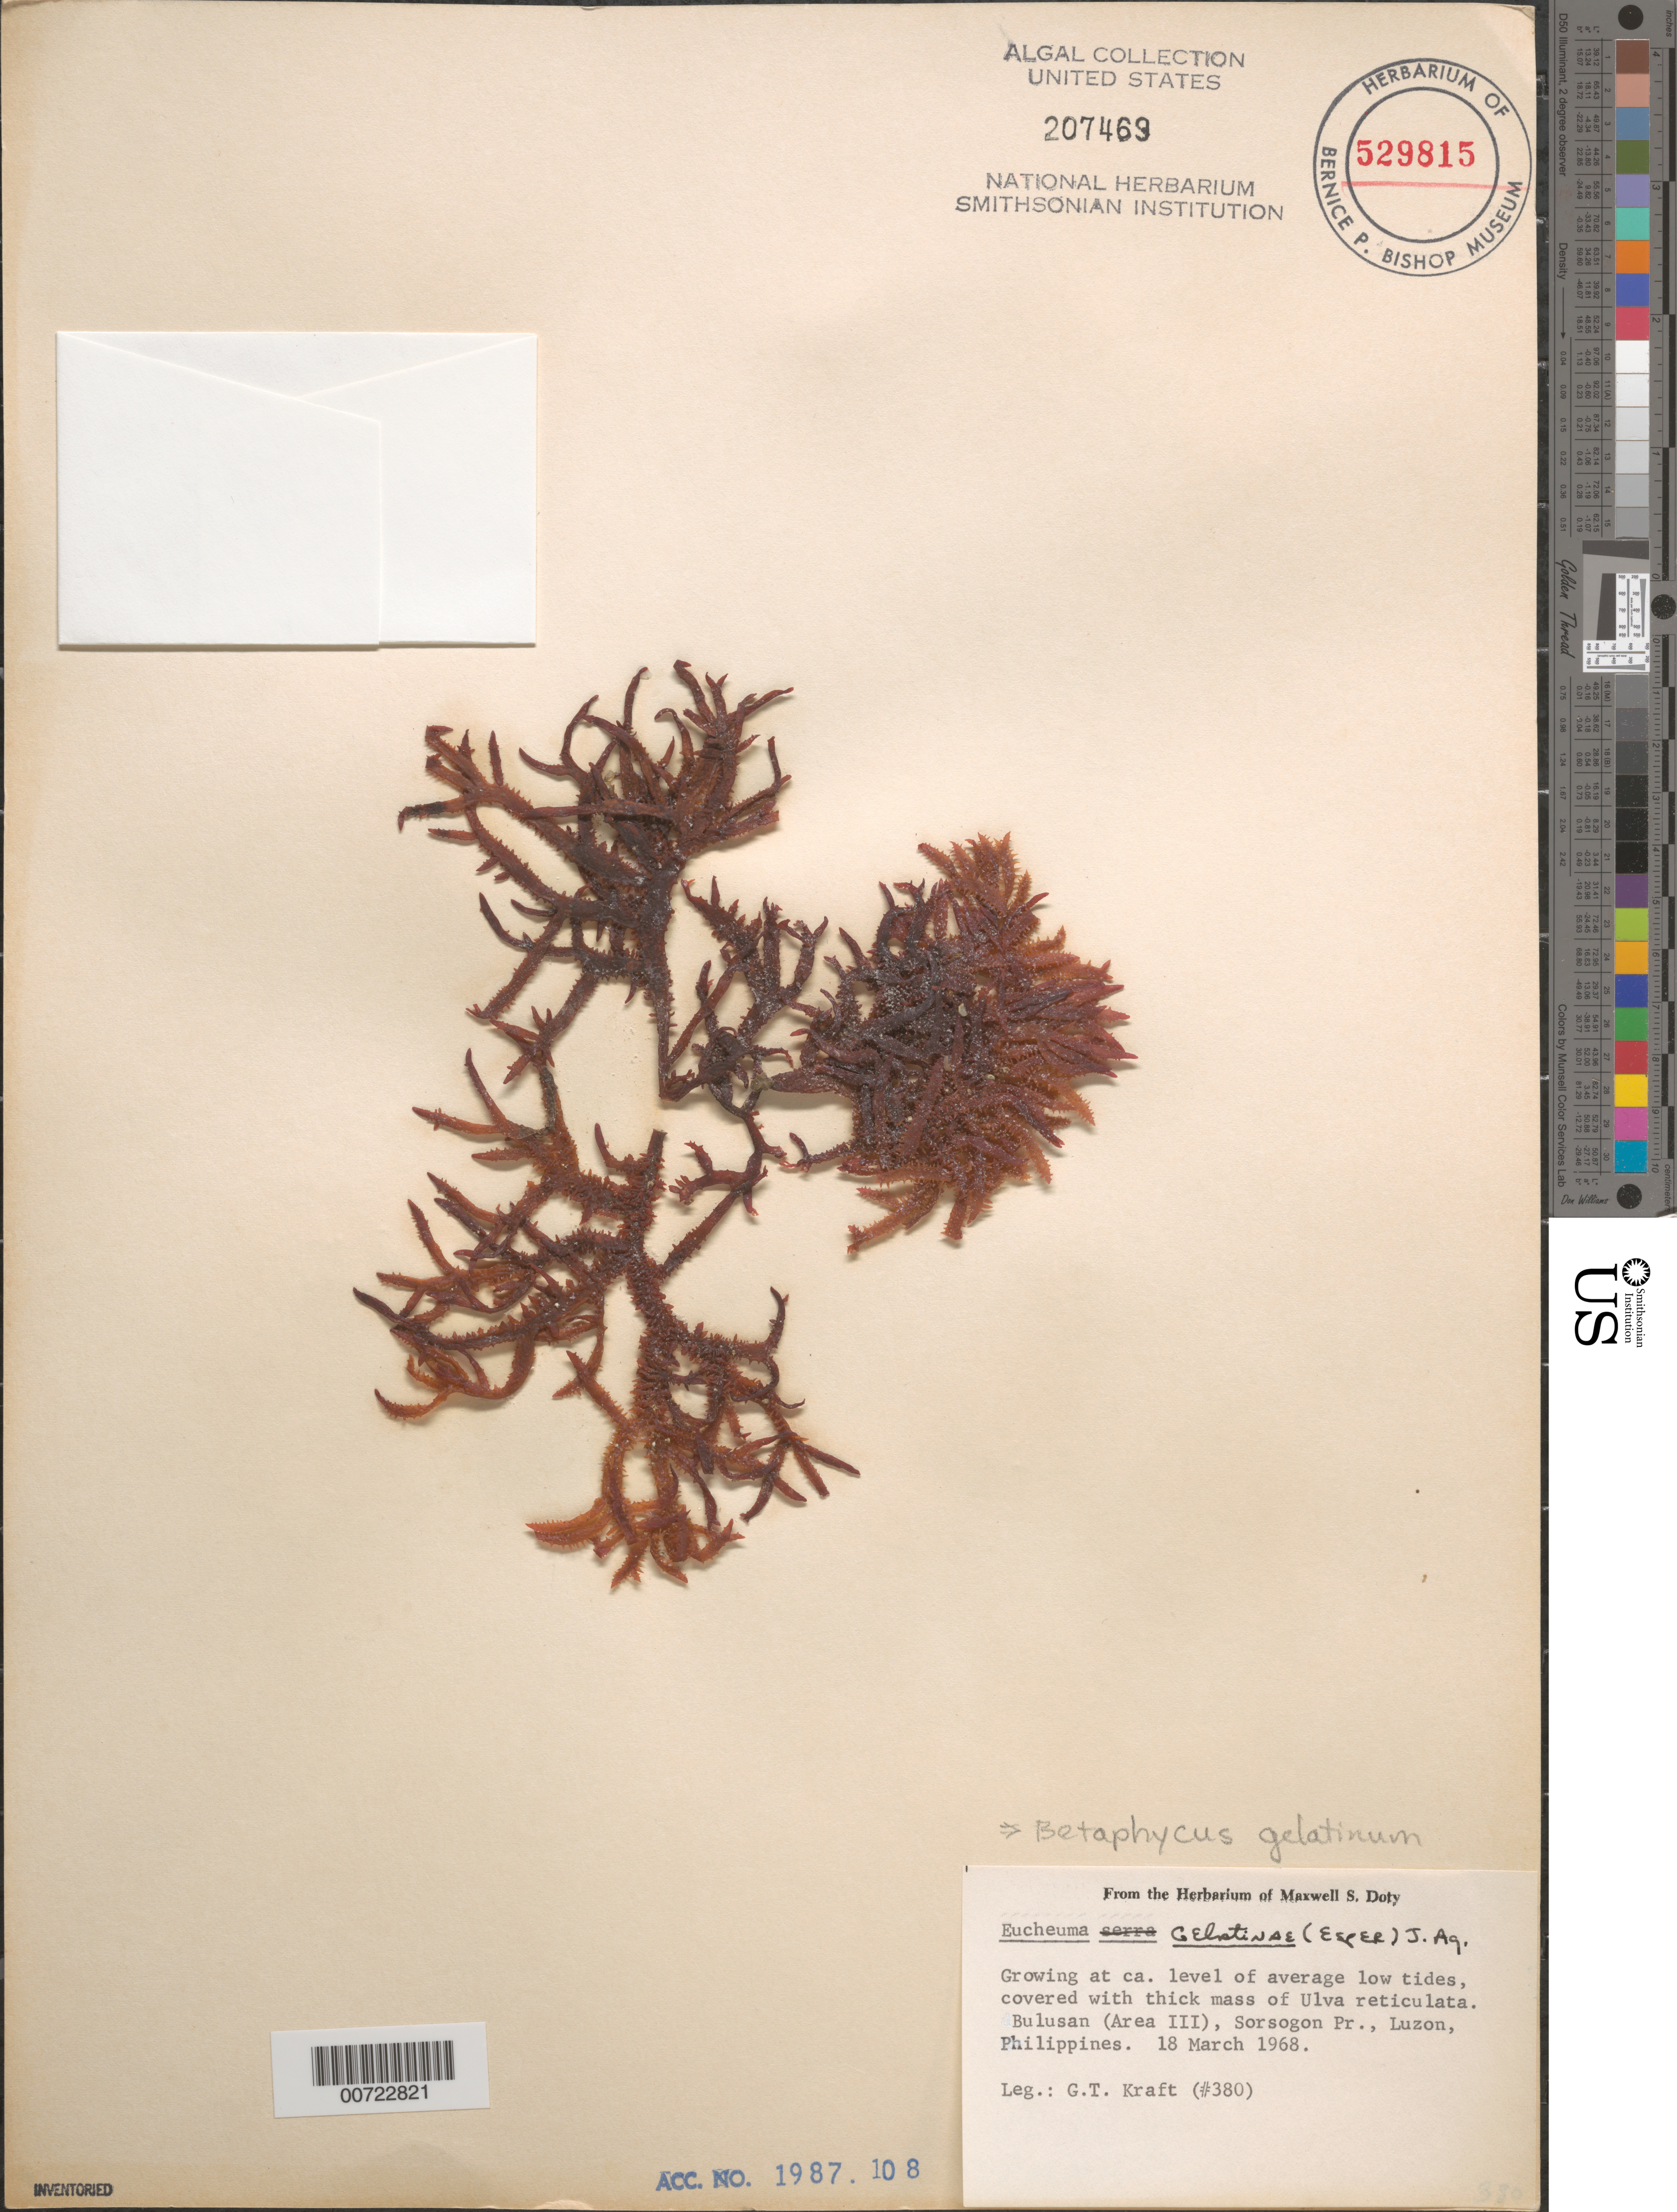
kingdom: Plantae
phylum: Rhodophyta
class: Florideophyceae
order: Gigartinales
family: Solieriaceae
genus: Betaphycus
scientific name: Betaphycus gelatinus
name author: (Esper) Doty ex P.C. Silva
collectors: G. T. Kraft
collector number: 380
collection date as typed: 18 Mar 1968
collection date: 1968-03-18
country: Philippines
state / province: Bicol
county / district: Sorsogon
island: Luzon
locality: Bulusan, Area III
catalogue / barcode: US 207469